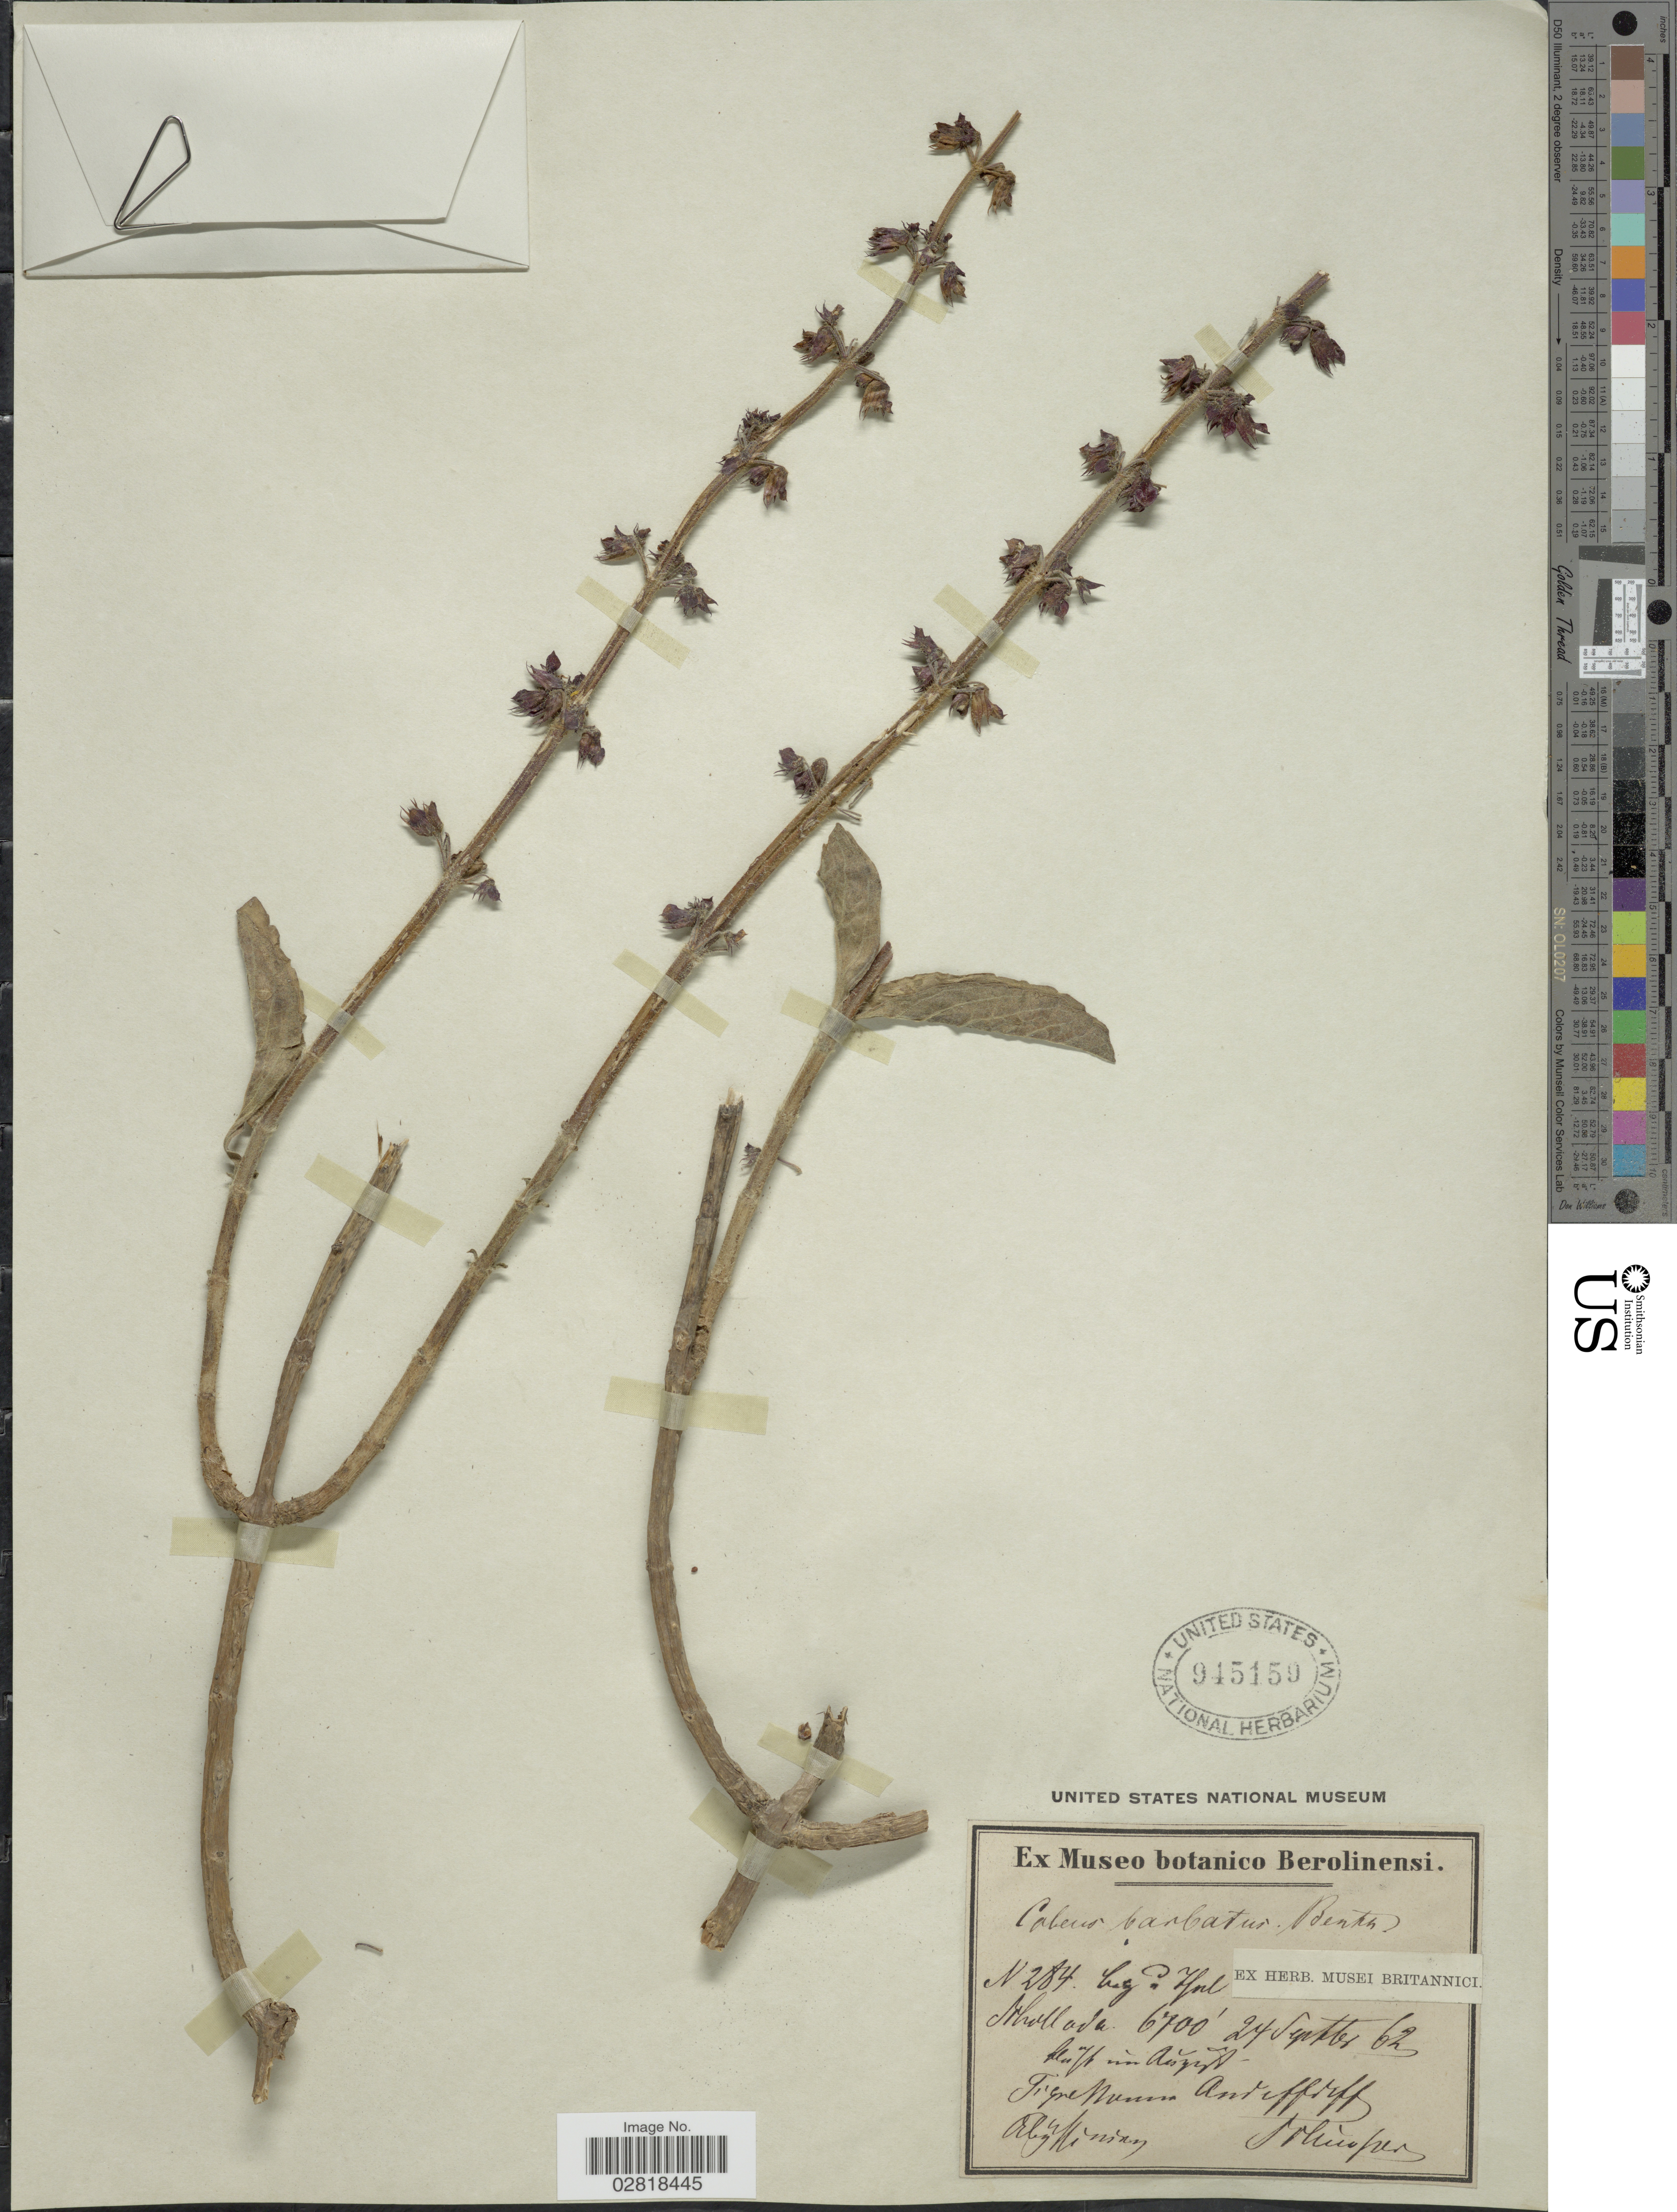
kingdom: Plantae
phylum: Tracheophyta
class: Magnoliopsida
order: Lamiales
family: Lamiaceae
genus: Plectranthus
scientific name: Plectranthus barbatus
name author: Andrews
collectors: -. Schimper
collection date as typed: Transcribed d/m/y: 24/9/62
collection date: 1862-09-24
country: Ethiopia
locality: Scholloda... Tigre... Abyssinia [interpreted, mostly illegible text]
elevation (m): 2042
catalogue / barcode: US 945159